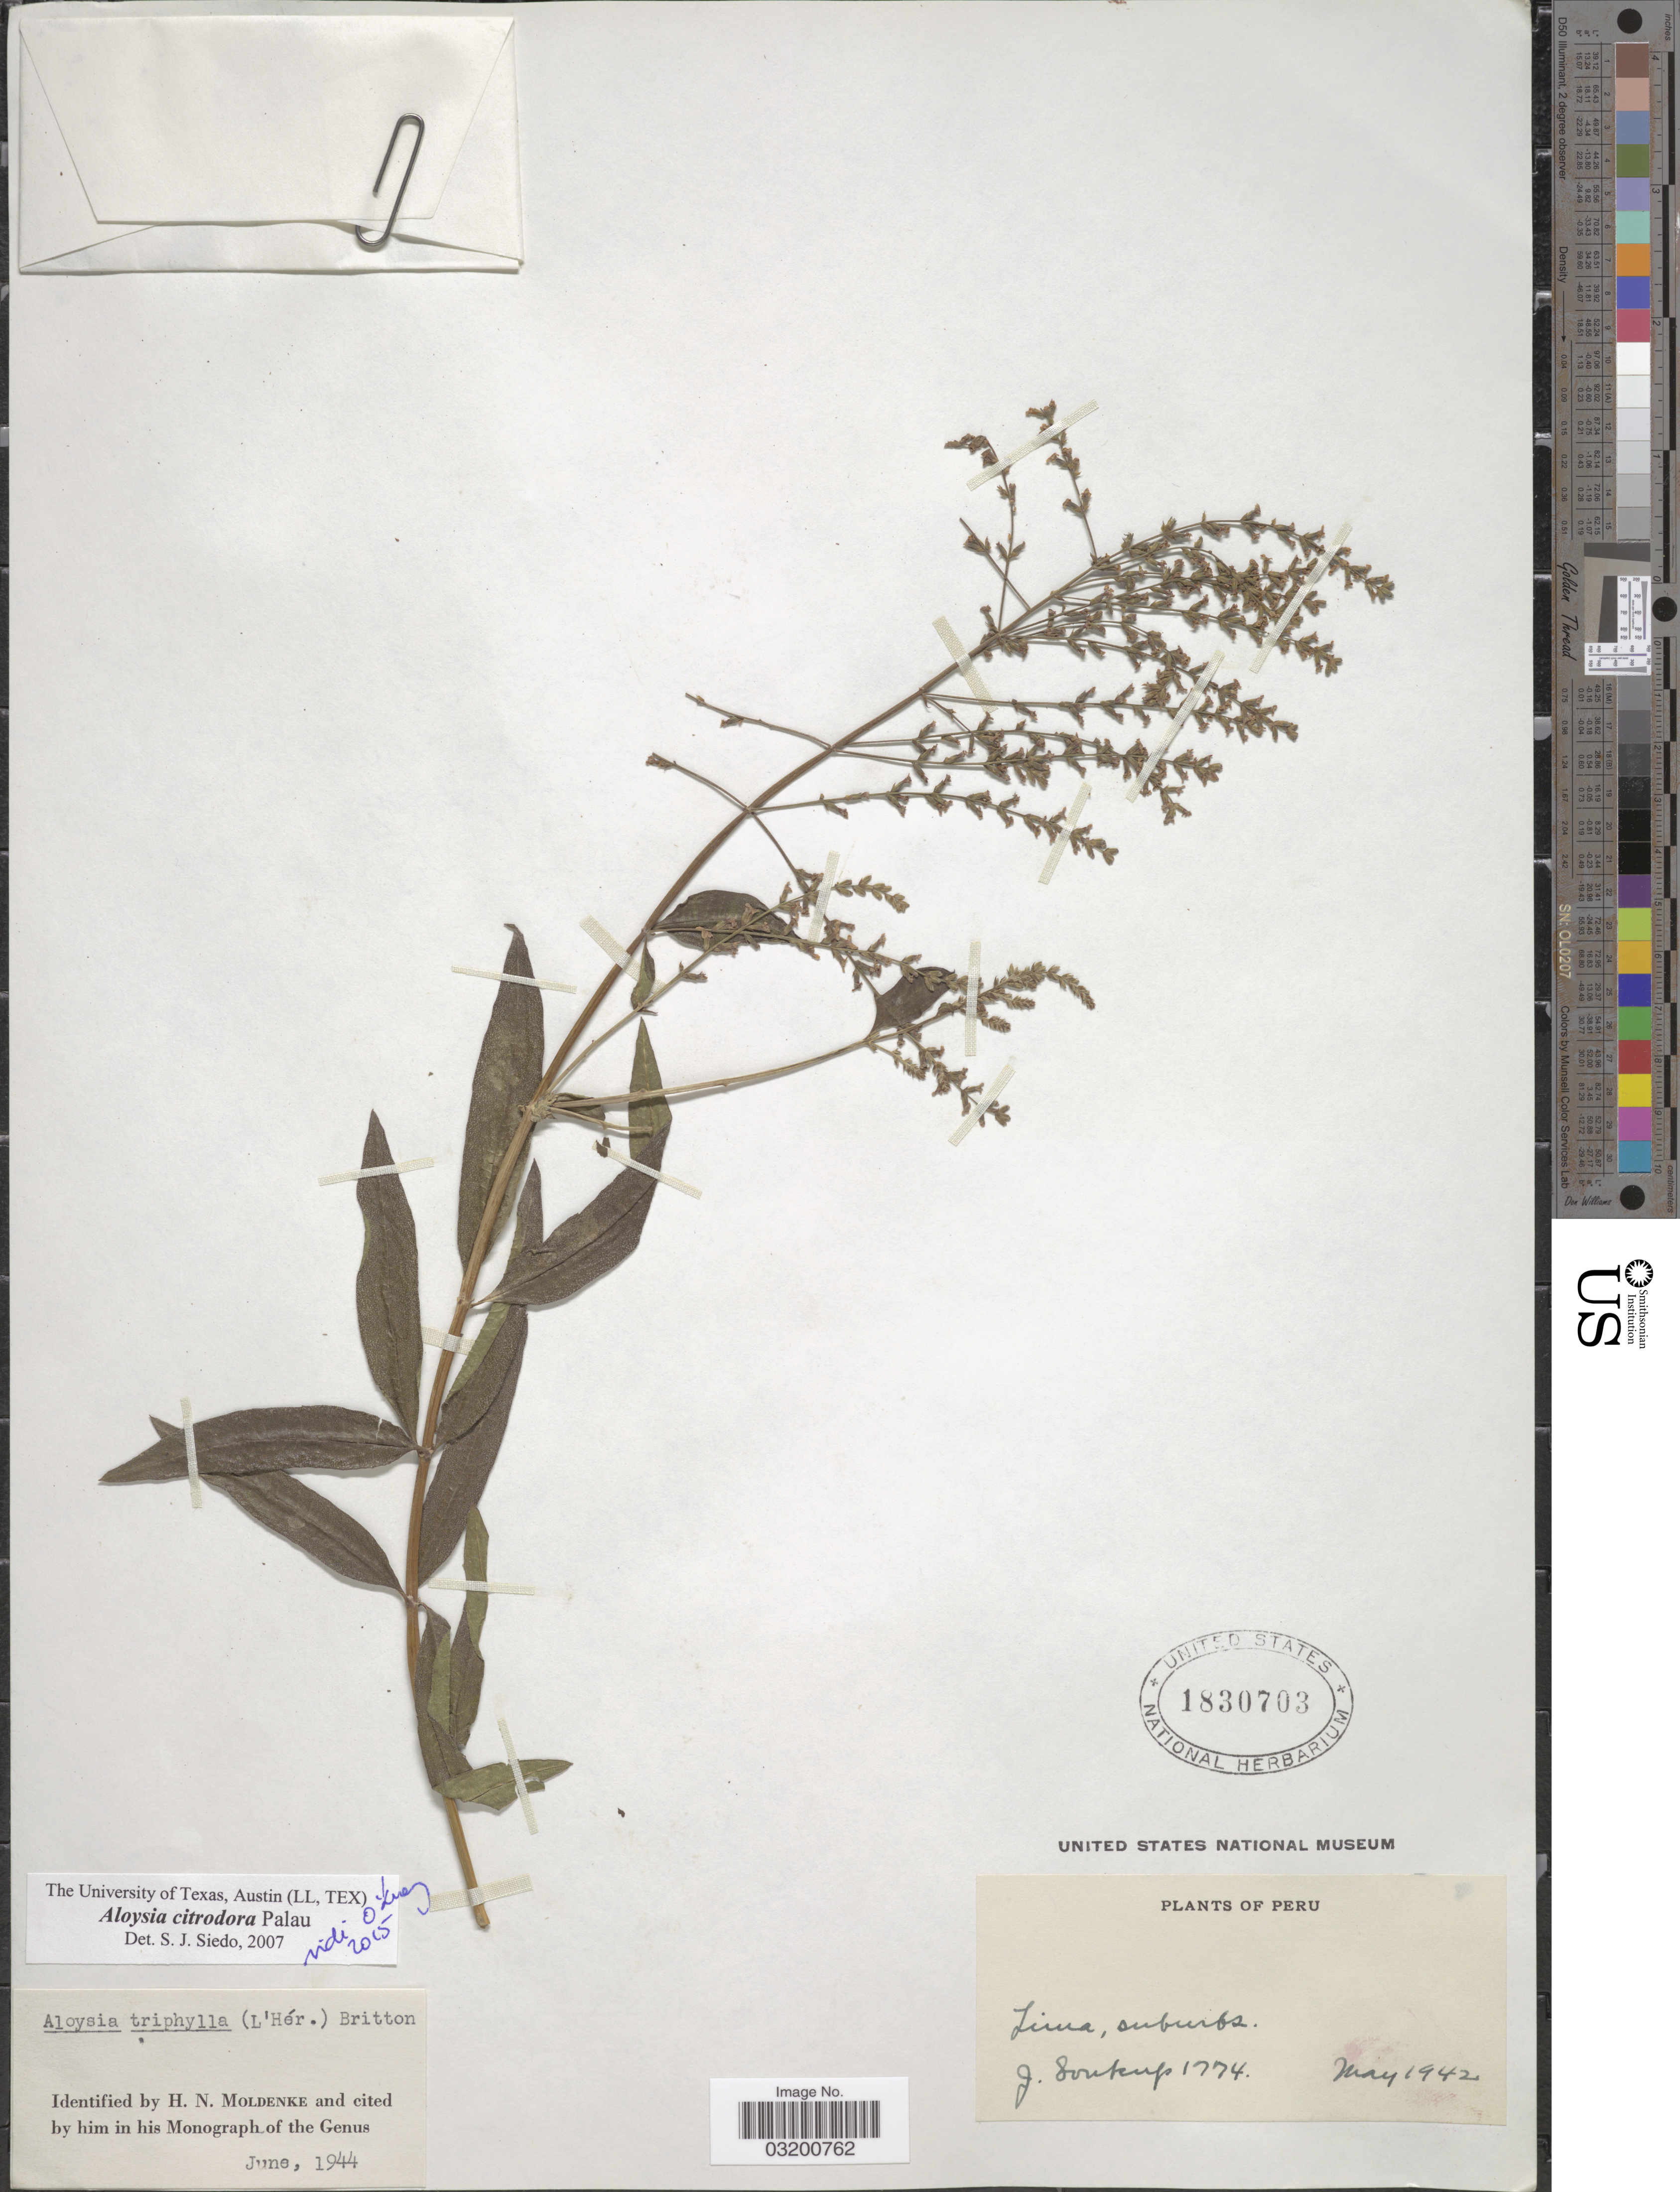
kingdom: Plantae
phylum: Tracheophyta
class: Magnoliopsida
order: Lamiales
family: Verbenaceae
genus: Aloysia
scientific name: Aloysia citrodora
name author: Paláu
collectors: J. Soukup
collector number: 1774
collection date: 1942-05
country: Peru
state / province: Lima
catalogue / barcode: US 1830703